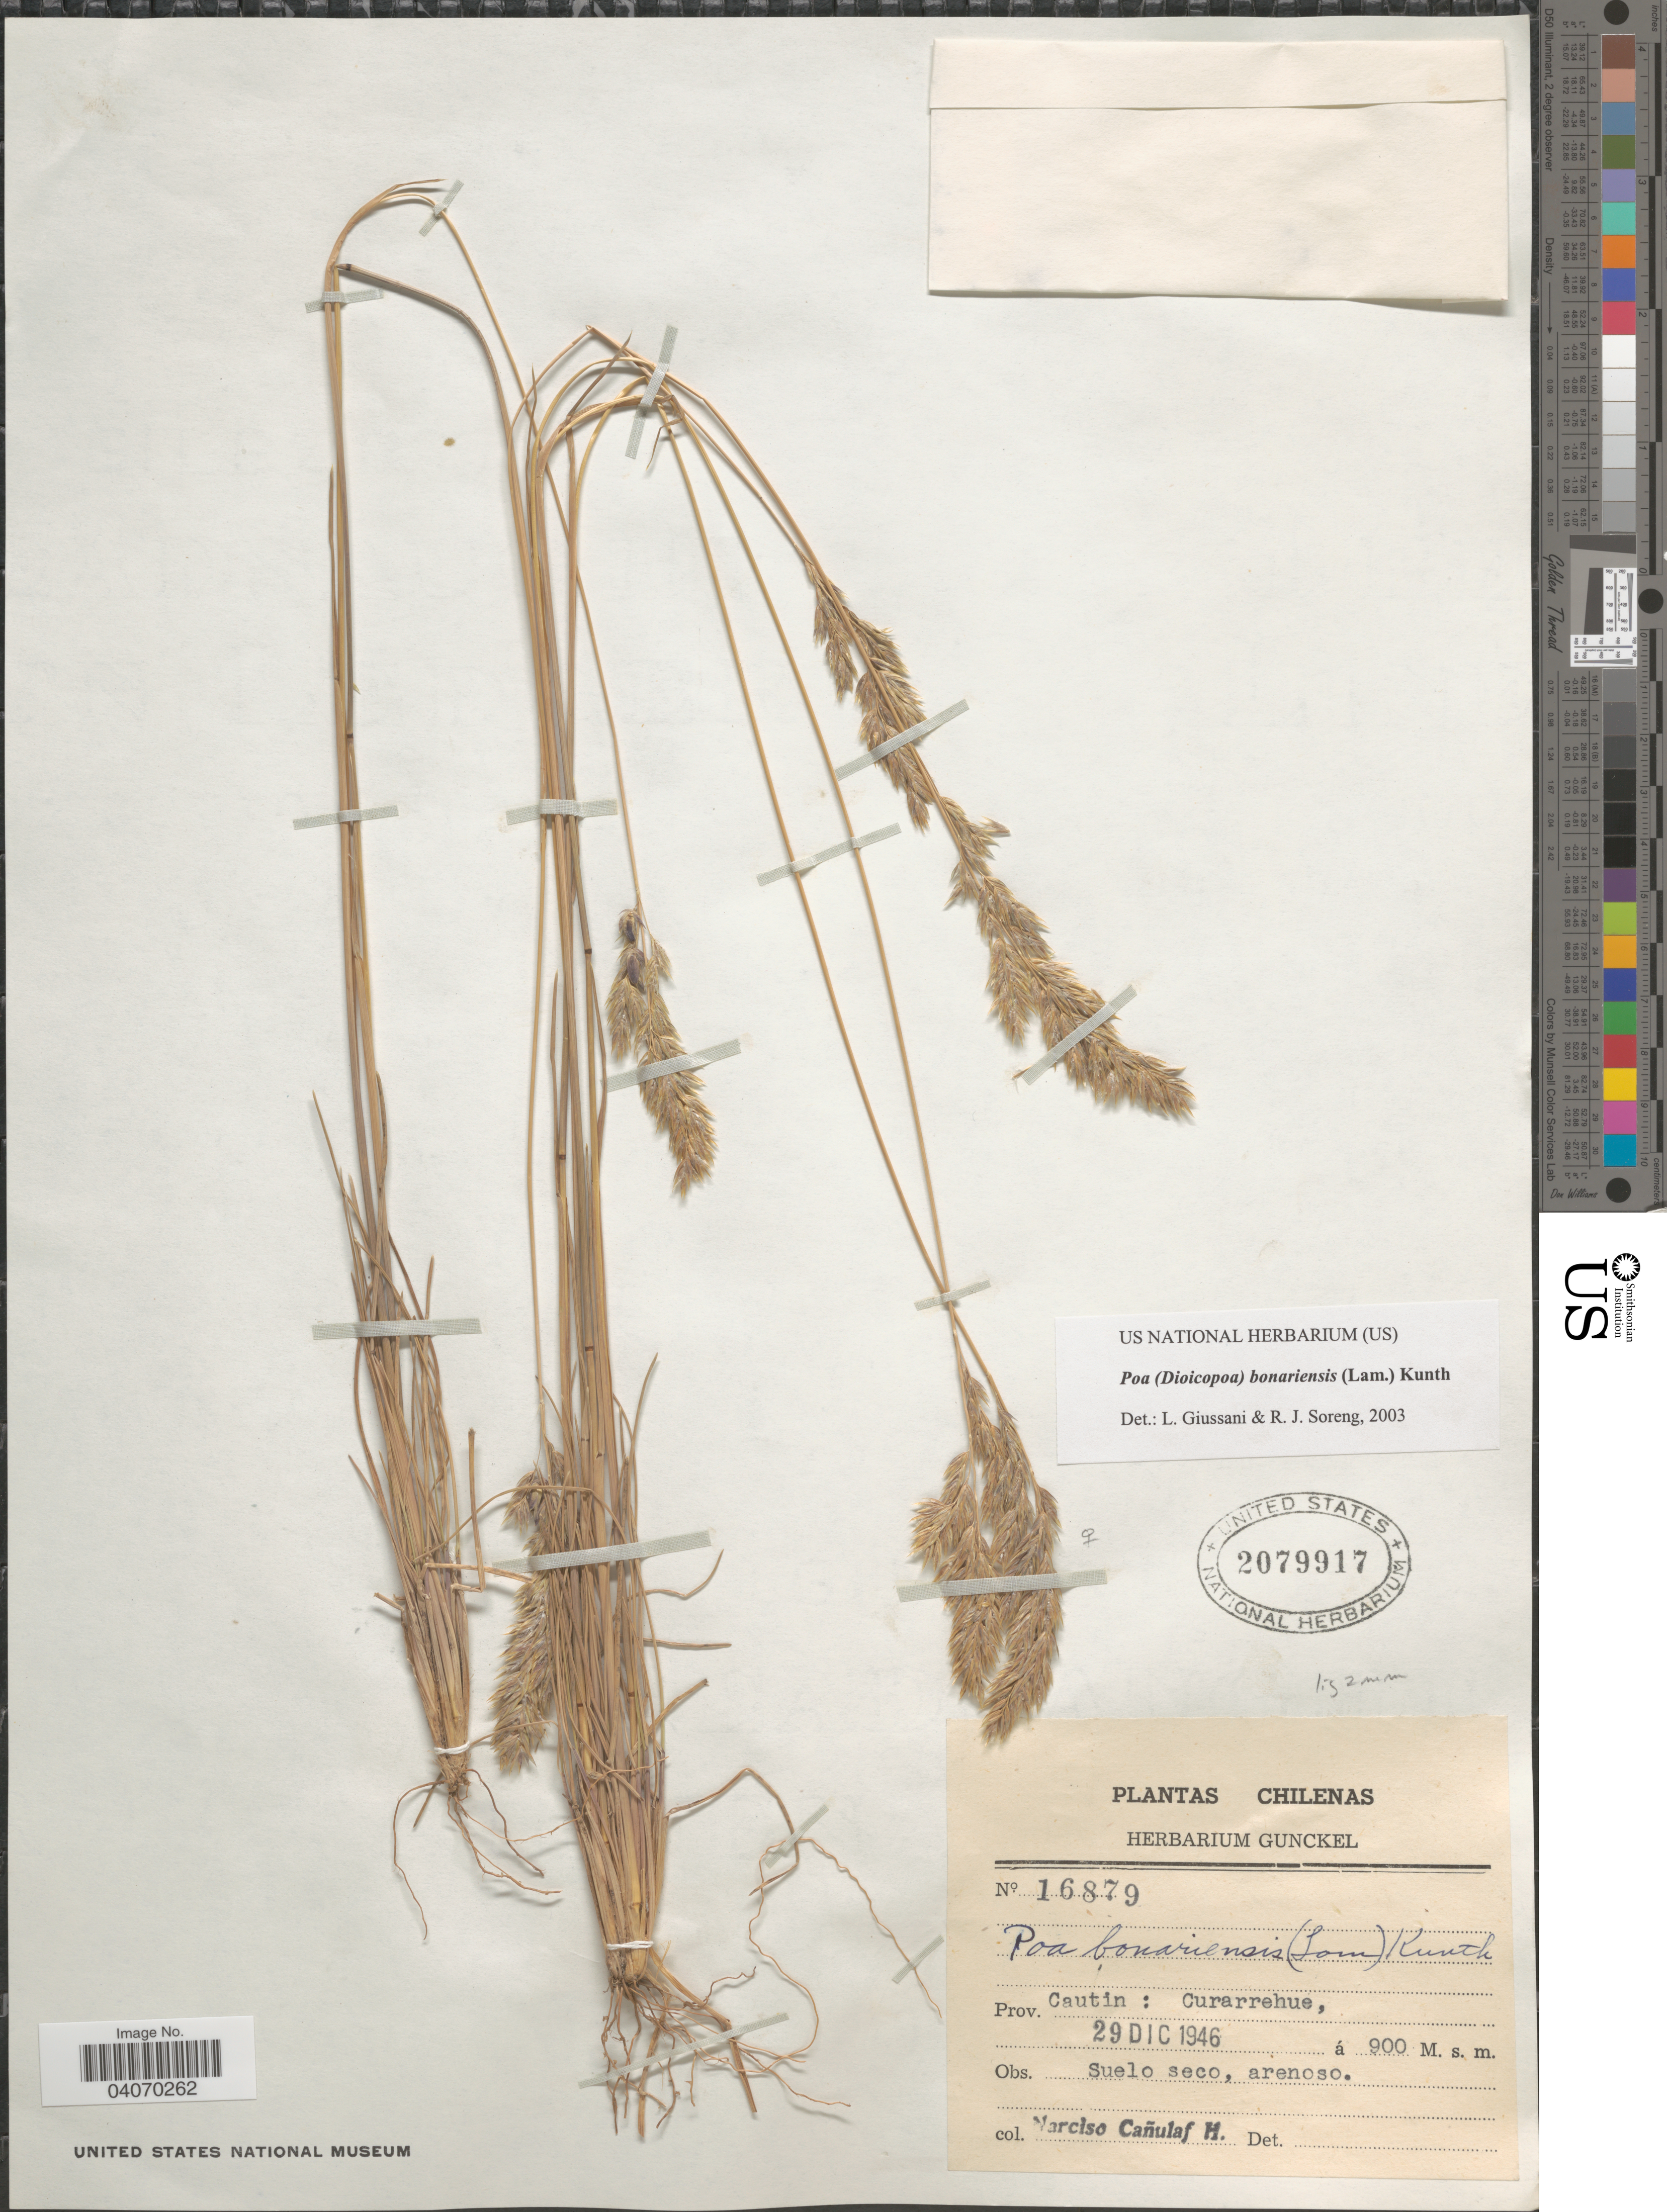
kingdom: Plantae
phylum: Tracheophyta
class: Liliopsida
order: Poales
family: Poaceae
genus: Poa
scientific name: Poa bonariensis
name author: (Lam.) Kunth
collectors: N. Canulaf H.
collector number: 16879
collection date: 1946-12-29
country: Chile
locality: Prov. Cautin: Curarrehue. Suelo seco, arenoso.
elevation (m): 900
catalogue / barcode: US 2079917